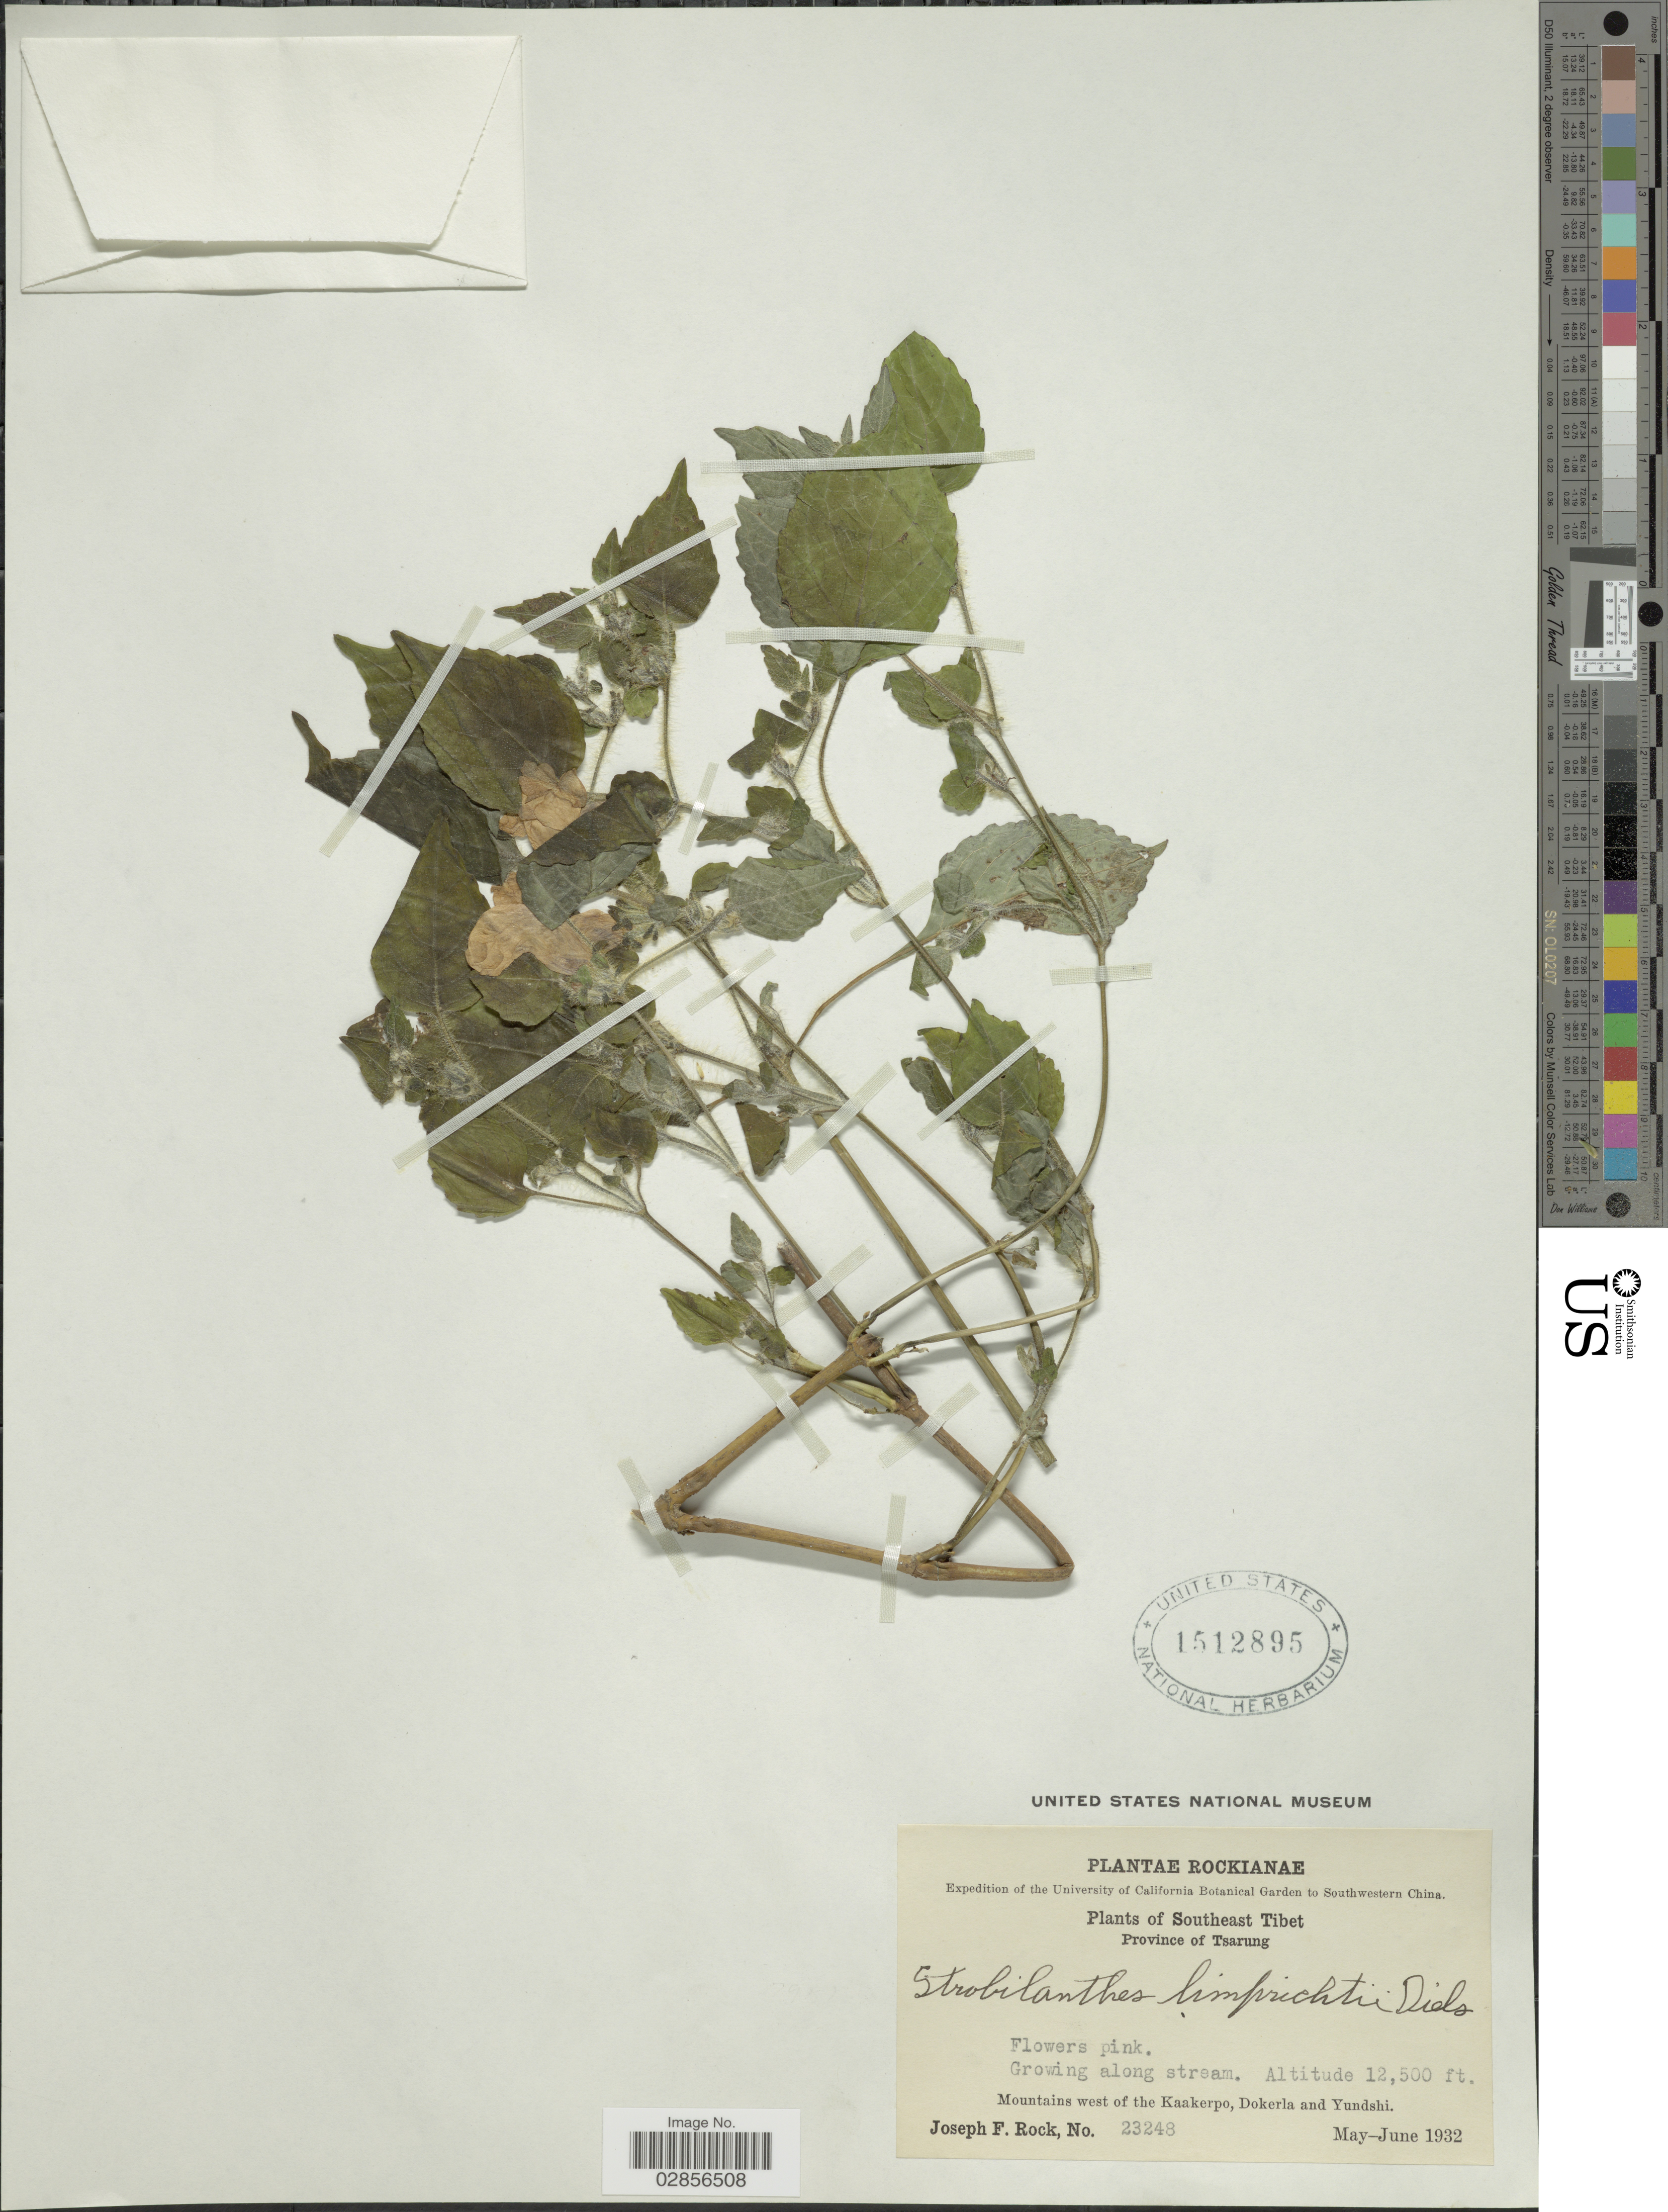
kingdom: Plantae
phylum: Tracheophyta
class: Magnoliopsida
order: Lamiales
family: Acanthaceae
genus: Strobilanthes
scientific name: Strobilanthes limprichtii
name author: Diels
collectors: J. F. Rock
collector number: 23248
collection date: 1932-05/1932-06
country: China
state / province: Xizang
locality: Southeast Tibet. Province of Tsarung. Mountains west of the Kaakerpo, Dokerla and Yundshi.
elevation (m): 3810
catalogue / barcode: US 1512895